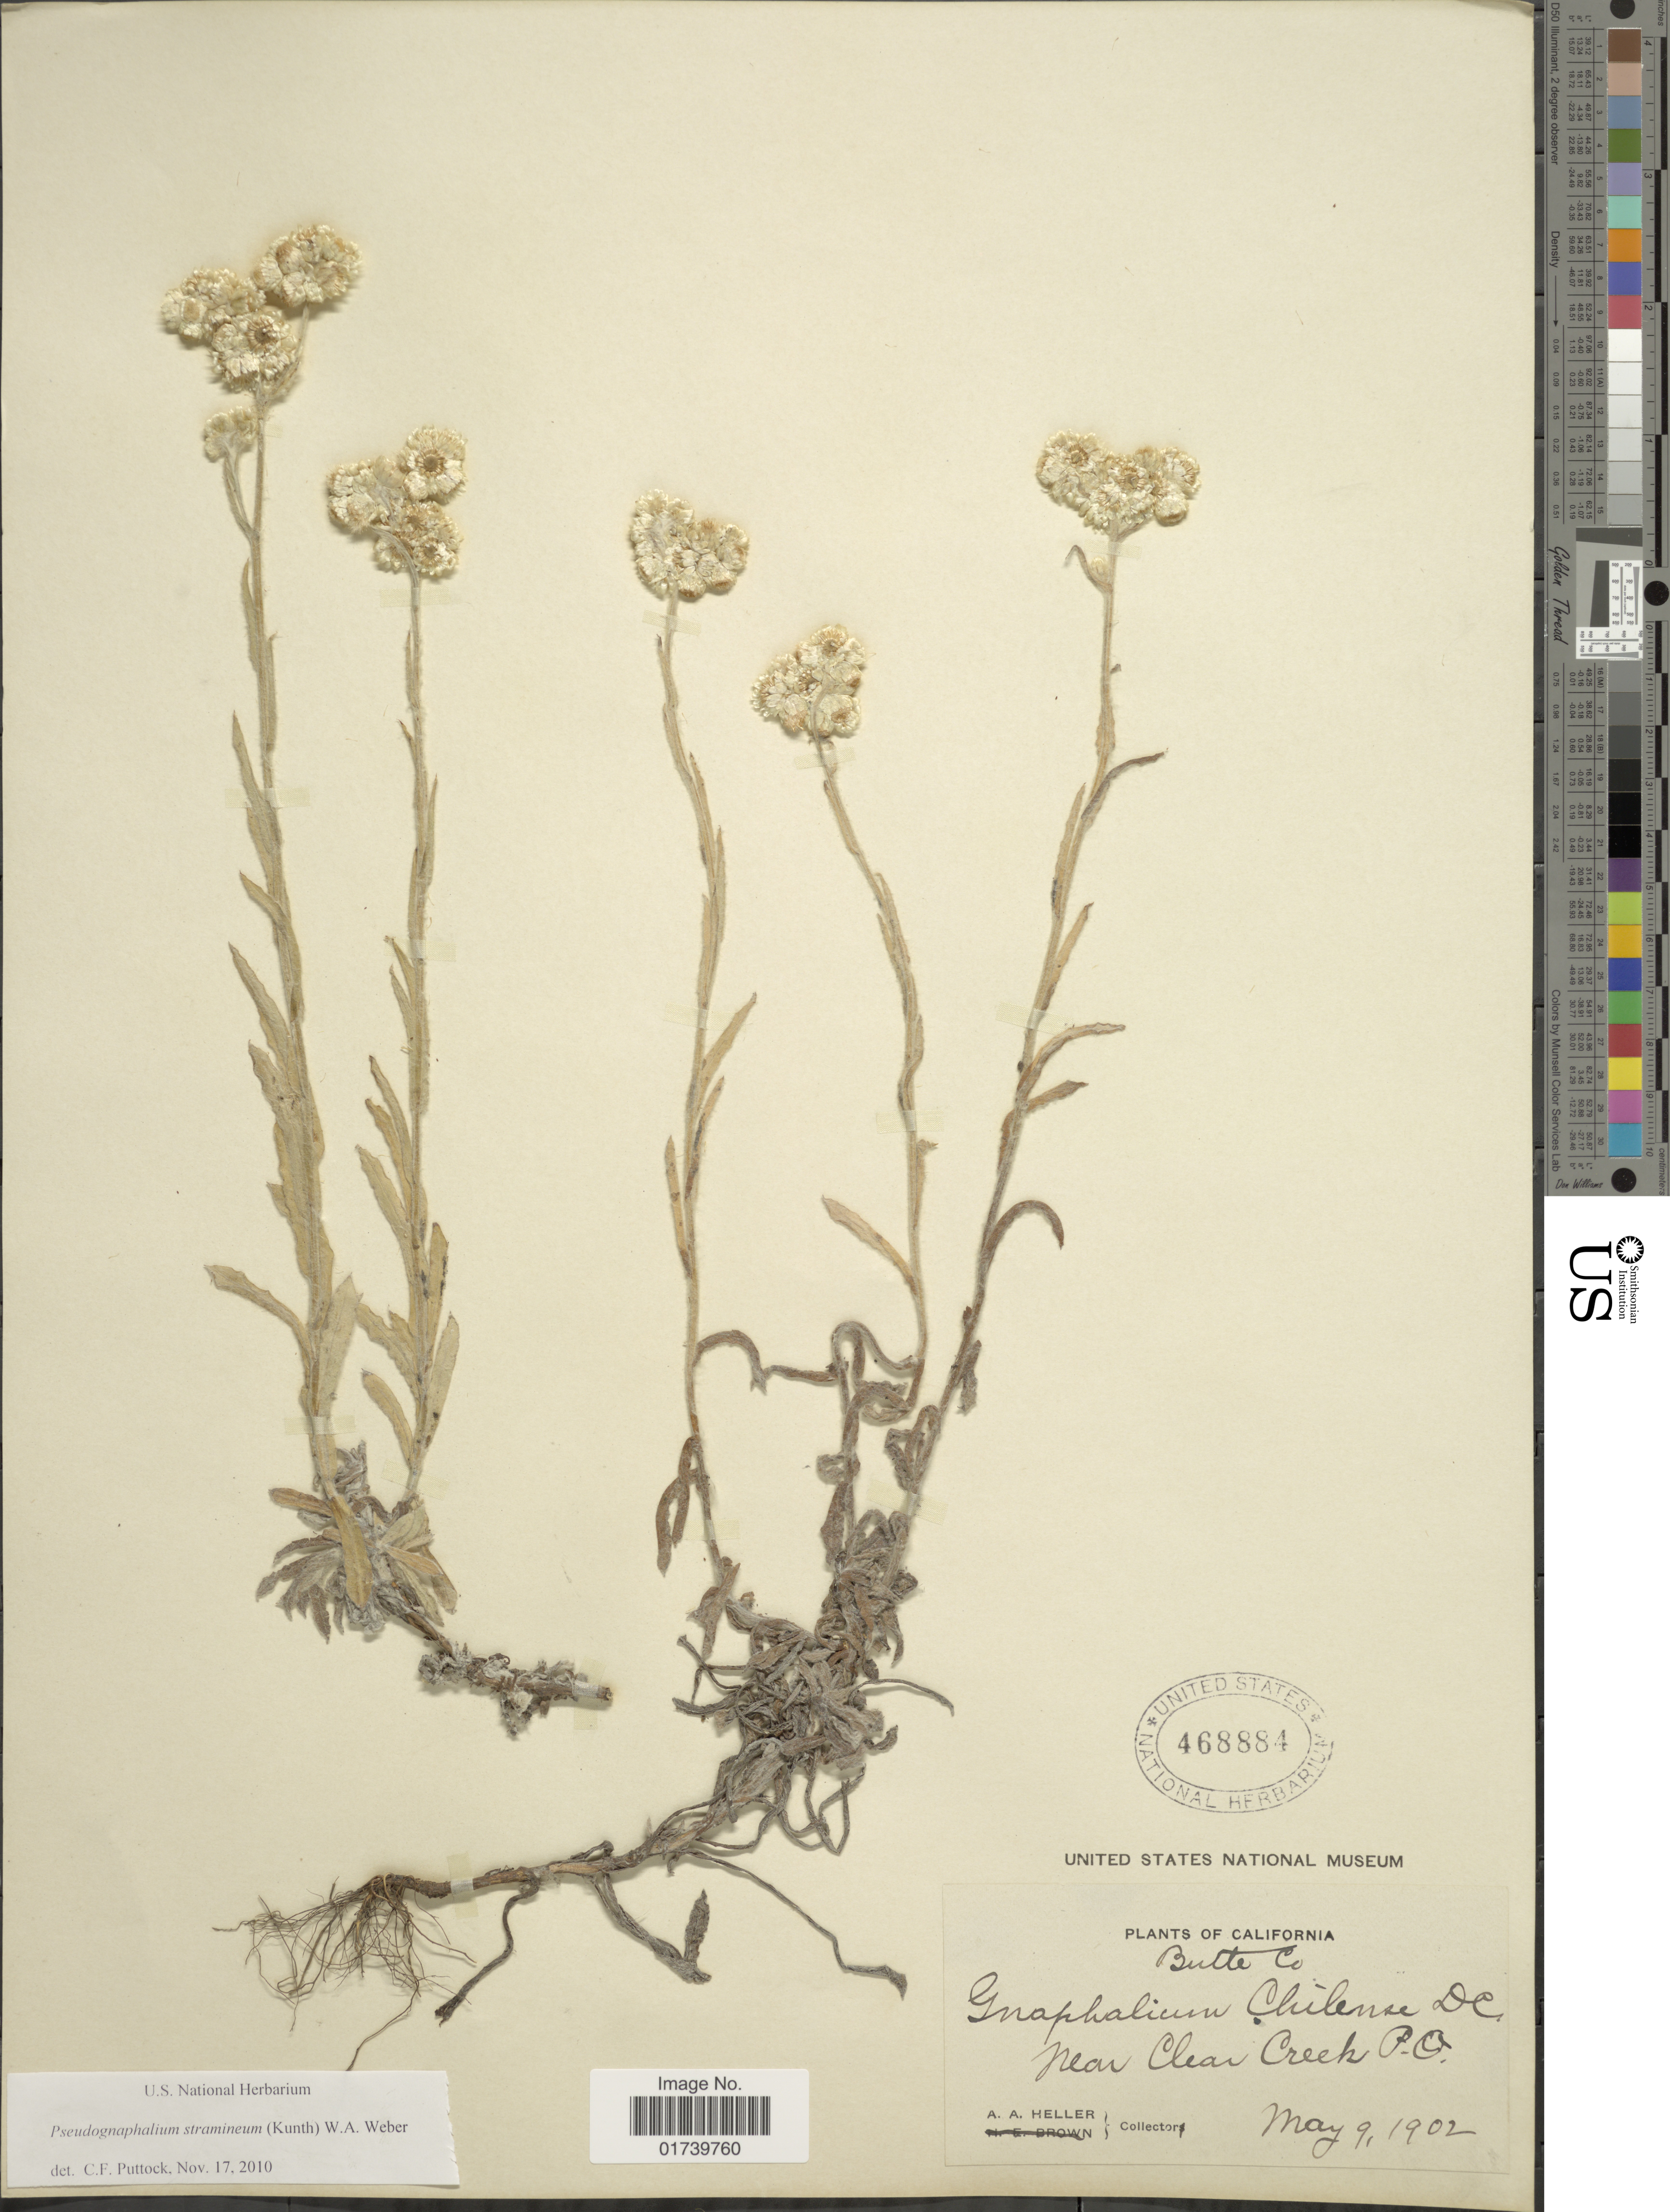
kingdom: Plantae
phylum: Tracheophyta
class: Magnoliopsida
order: Asterales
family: Asteraceae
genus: Pseudognaphalium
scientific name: Pseudognaphalium stramineum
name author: (Kunth) Anderb.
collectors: A. A. Heller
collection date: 1902-05-09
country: United States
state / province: California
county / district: Butte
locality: Butte Co. Near Clear Creek P. O.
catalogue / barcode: US 468884